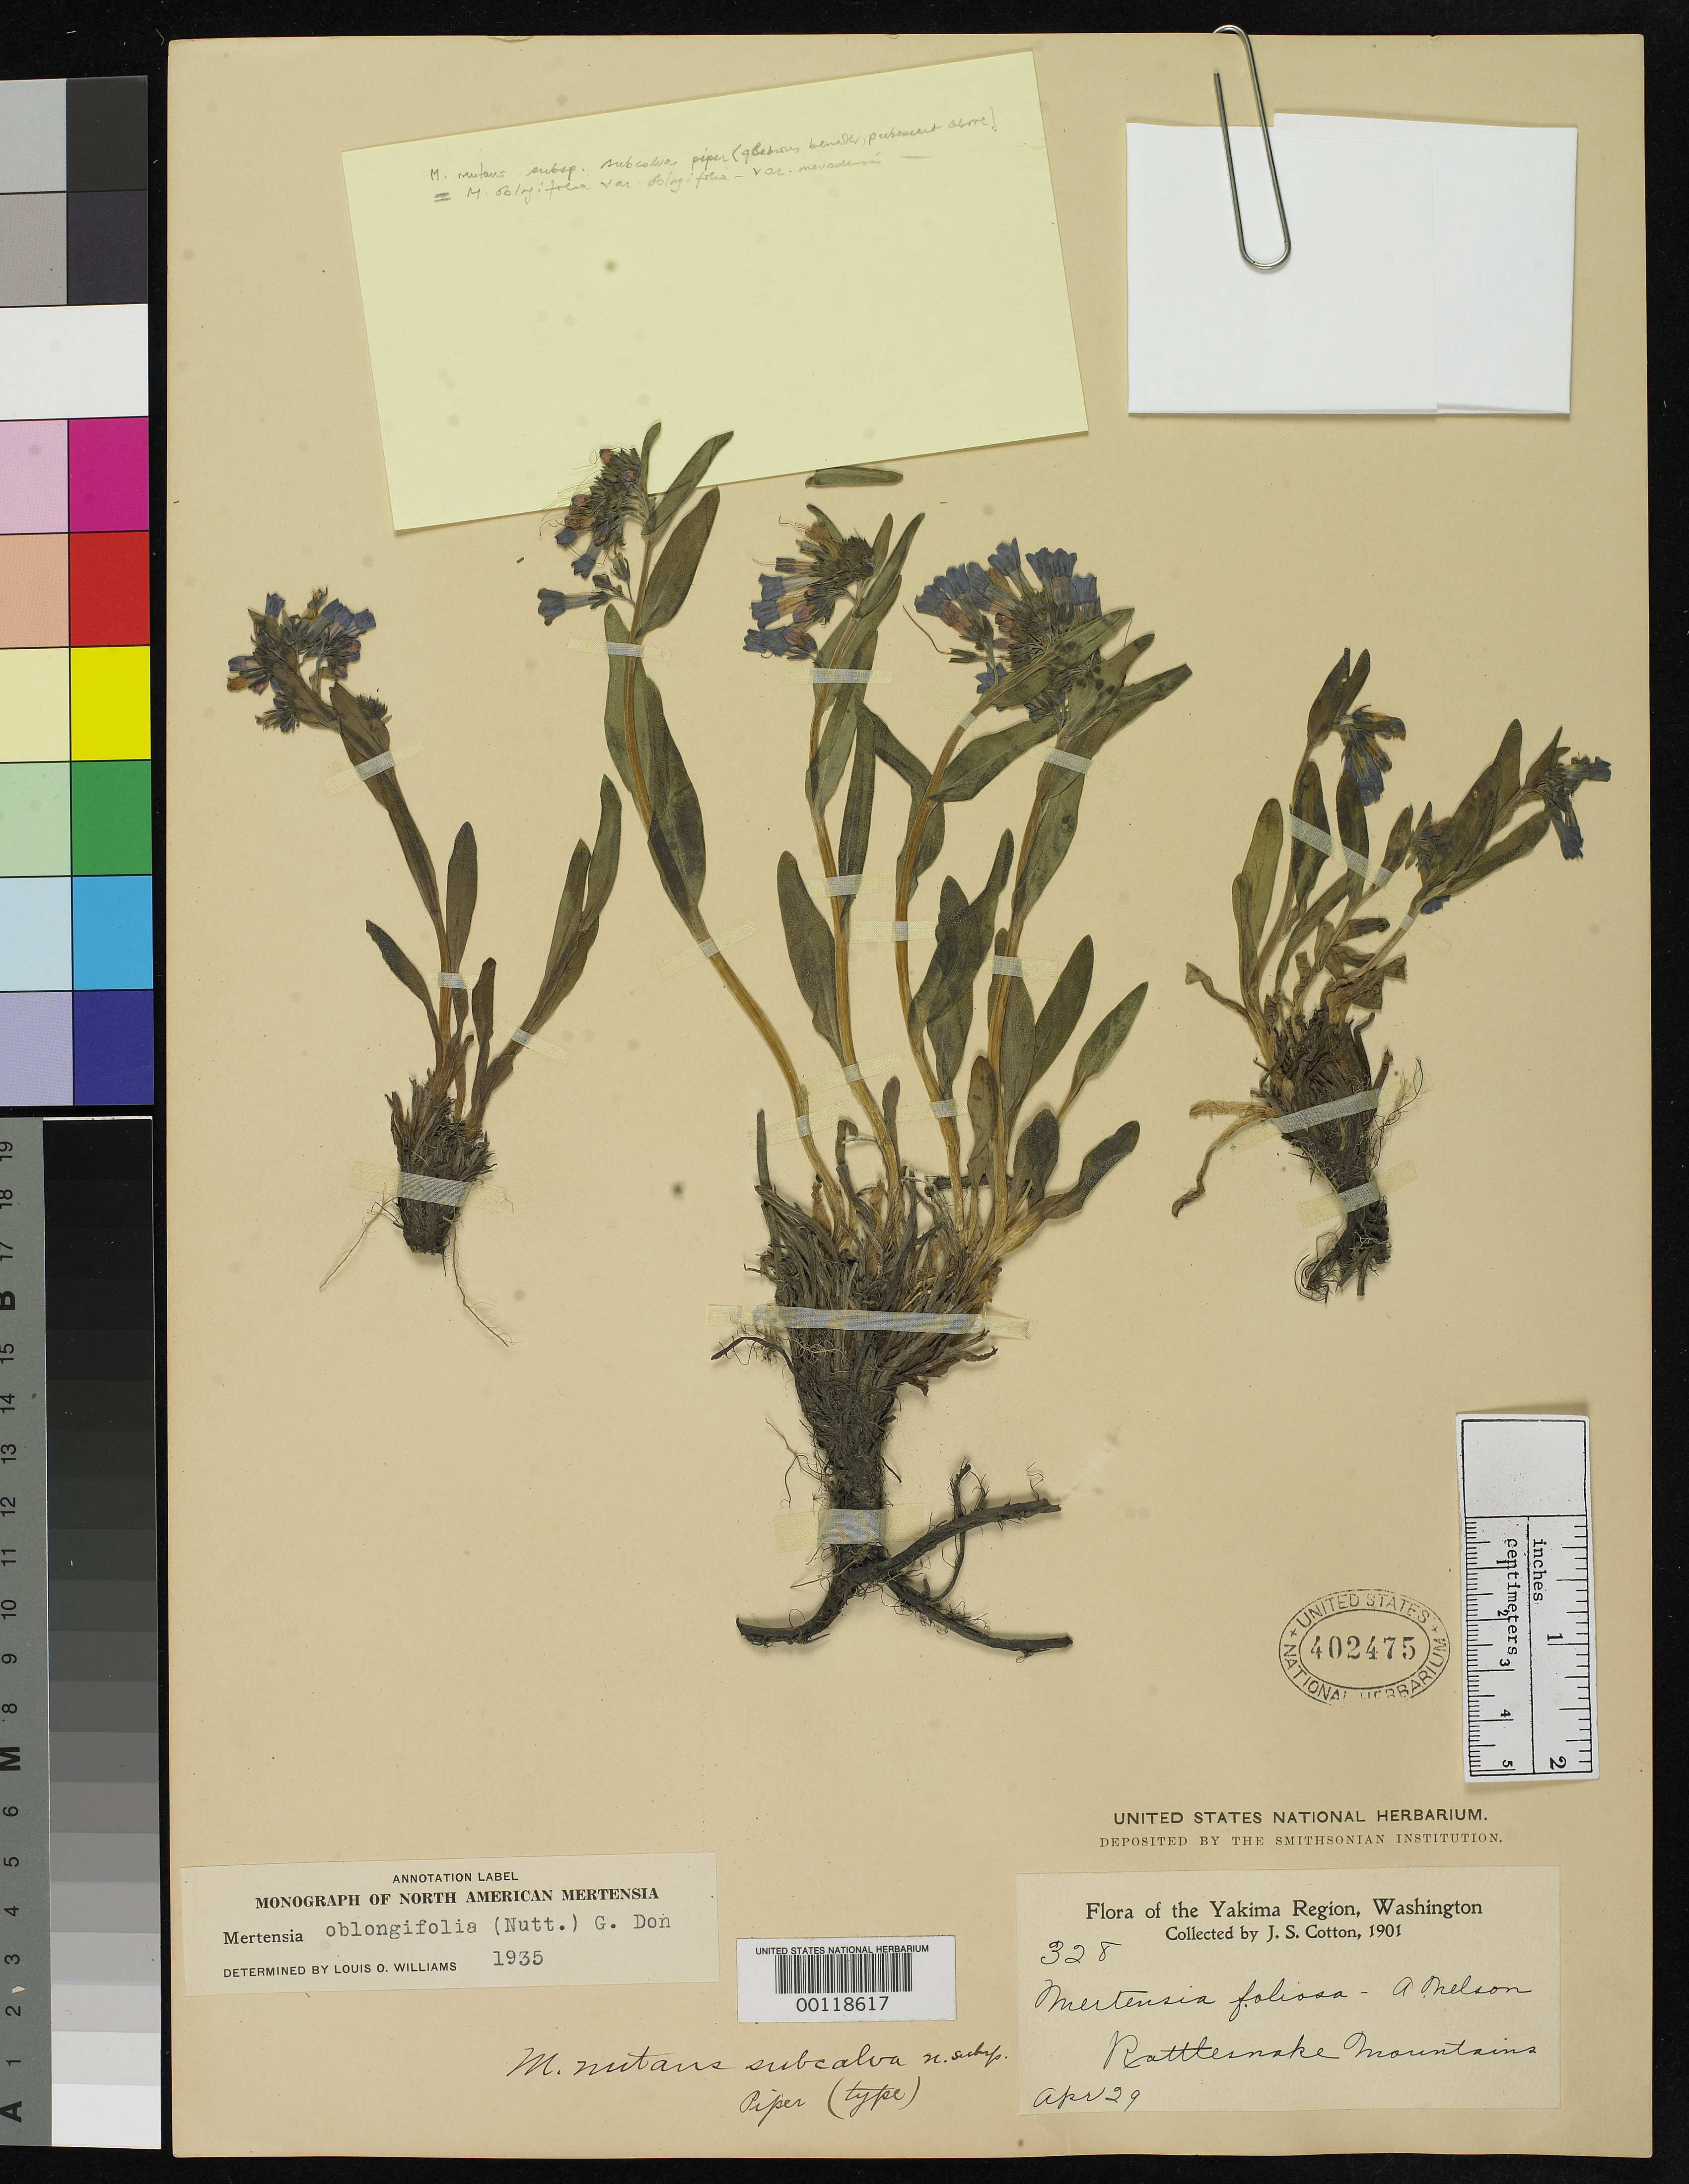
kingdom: Plantae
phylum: Tracheophyta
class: Magnoliopsida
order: Boraginales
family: Boraginaceae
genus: Mertensia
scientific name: Mertensia nutans subsp. subcalva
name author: Piper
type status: Holotype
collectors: J. S. Cotton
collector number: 328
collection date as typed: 29 Apr 1901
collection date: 1901-04-29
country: United States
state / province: Washington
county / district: Yakima ?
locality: Rattlesnake Mountain.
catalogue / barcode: US 402475